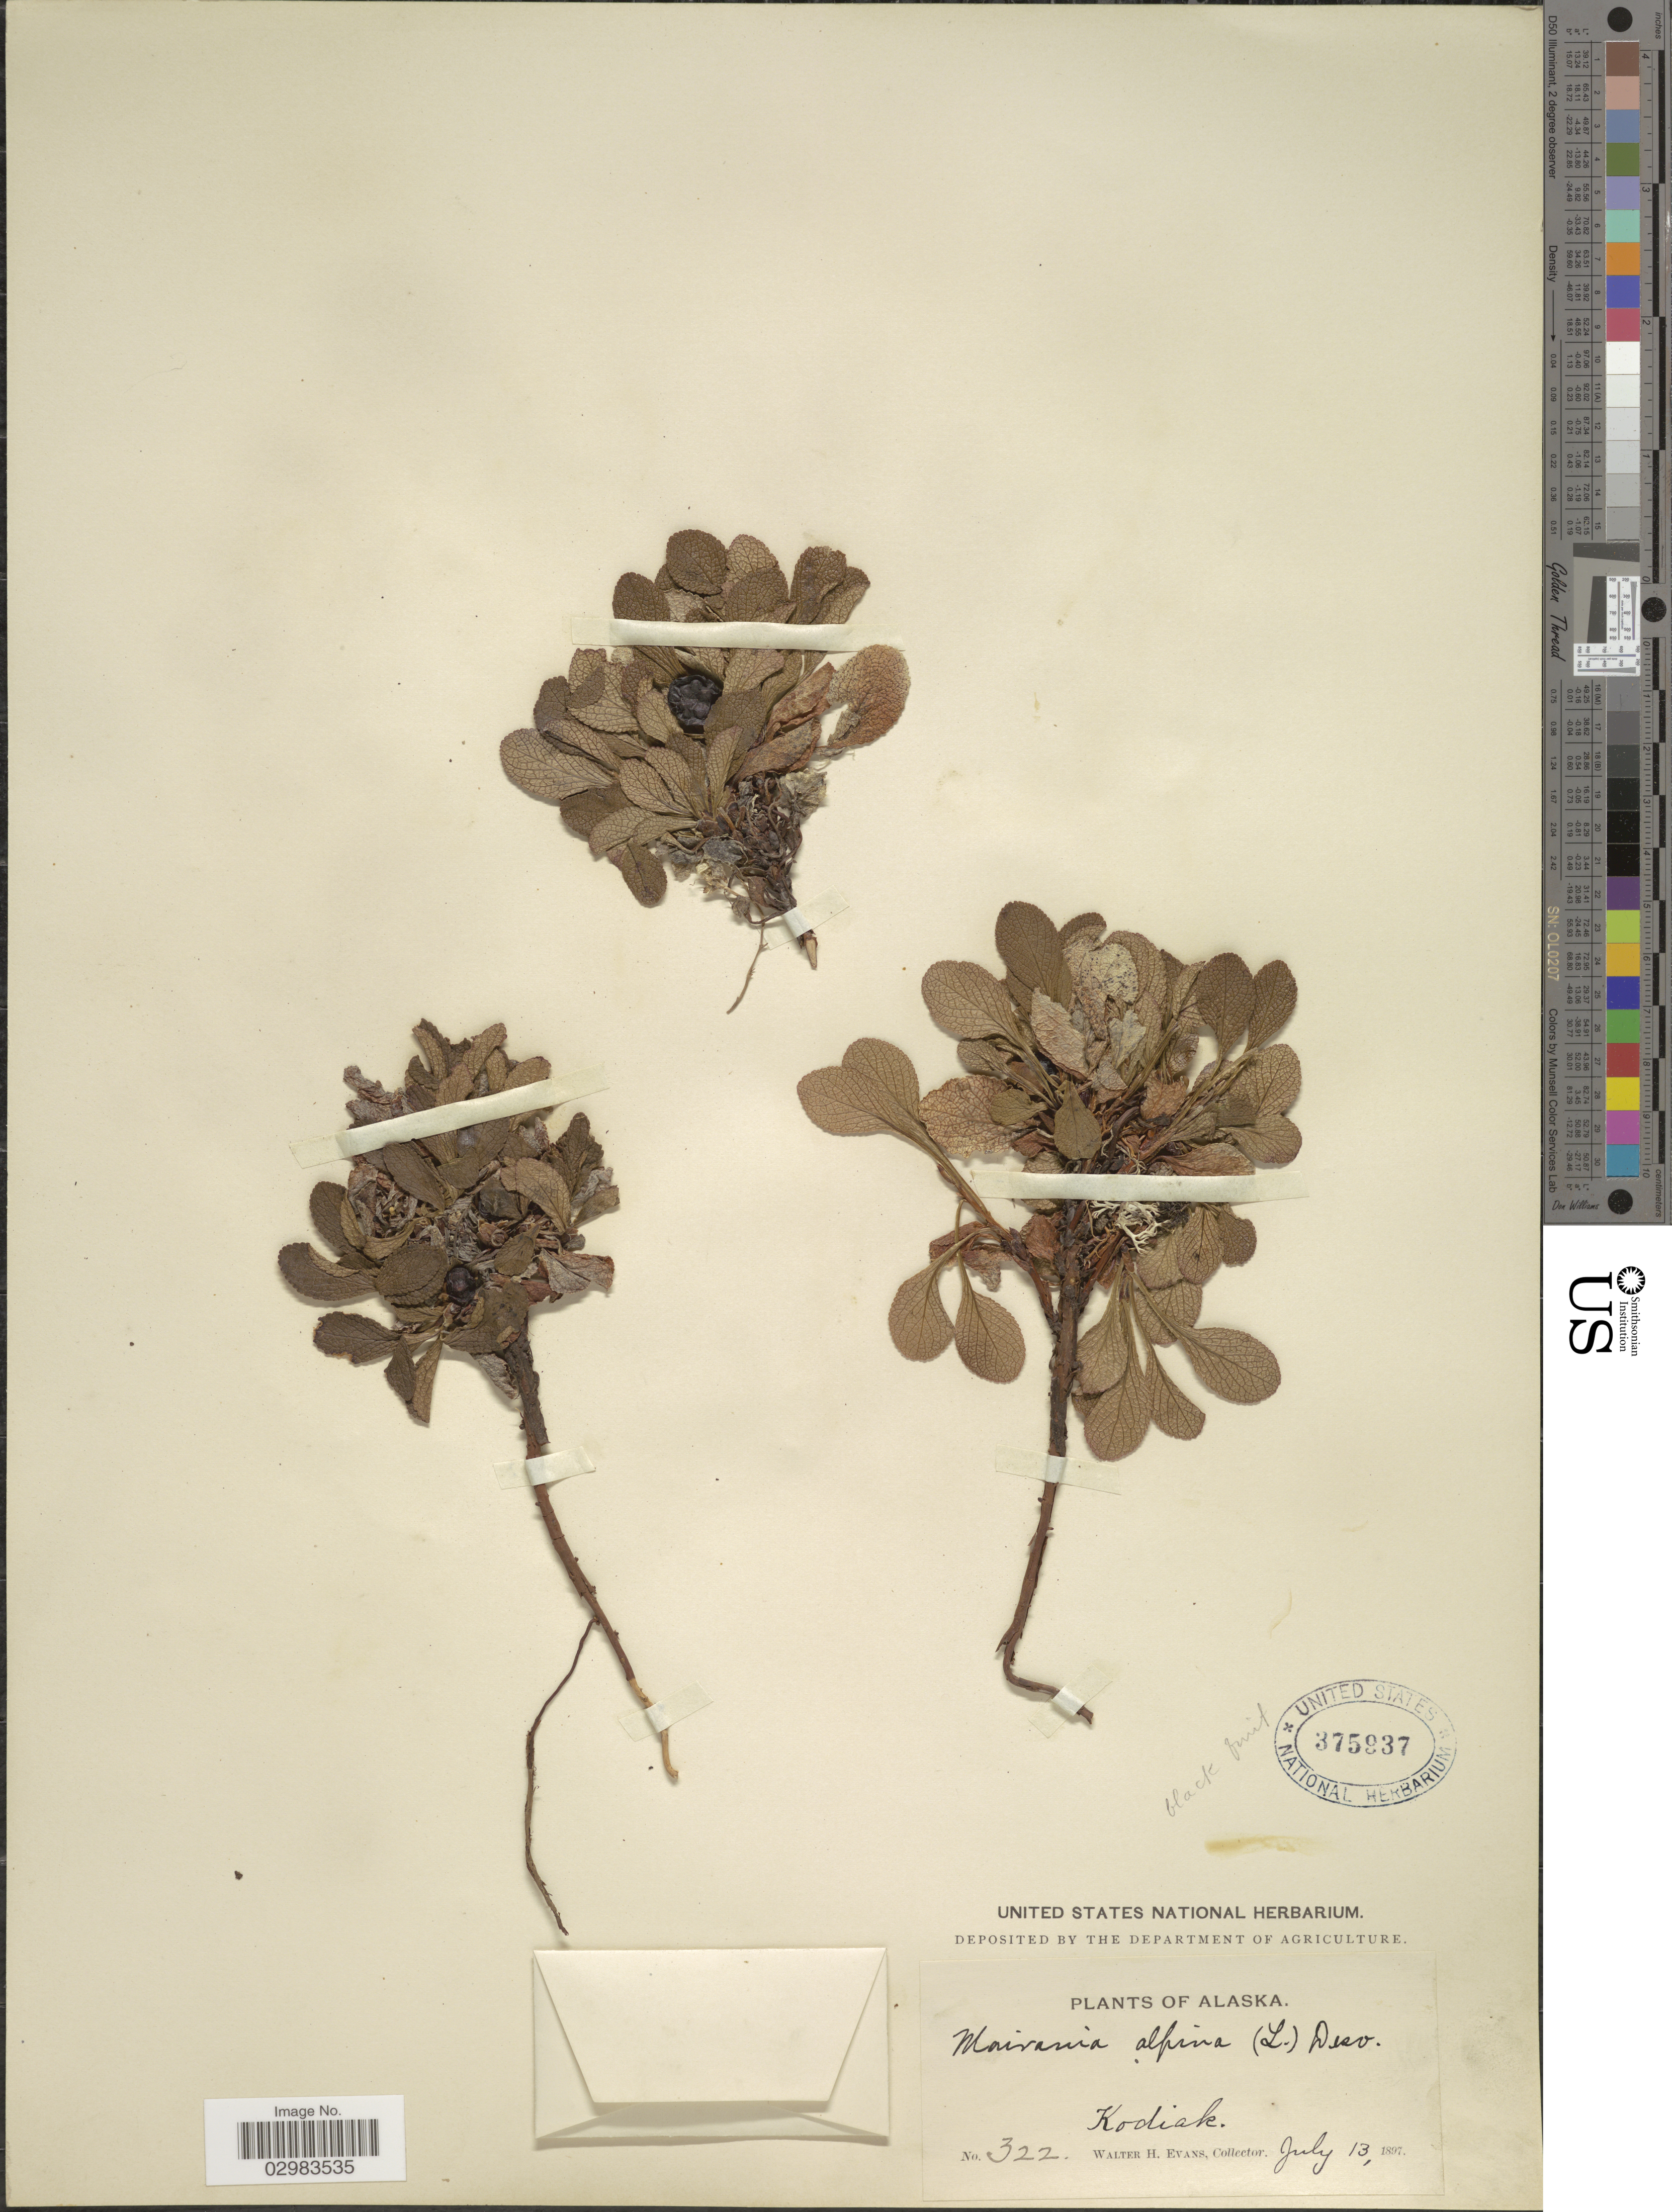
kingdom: Plantae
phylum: Tracheophyta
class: Magnoliopsida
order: Ericales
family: Ericaceae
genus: Arctostaphylos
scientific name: Arctostaphylos alpina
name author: (L.) Spreng.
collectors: W. H. Evans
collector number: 322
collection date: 1897-07-13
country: United States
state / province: Alaska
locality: Kodiak.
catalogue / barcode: US 375937